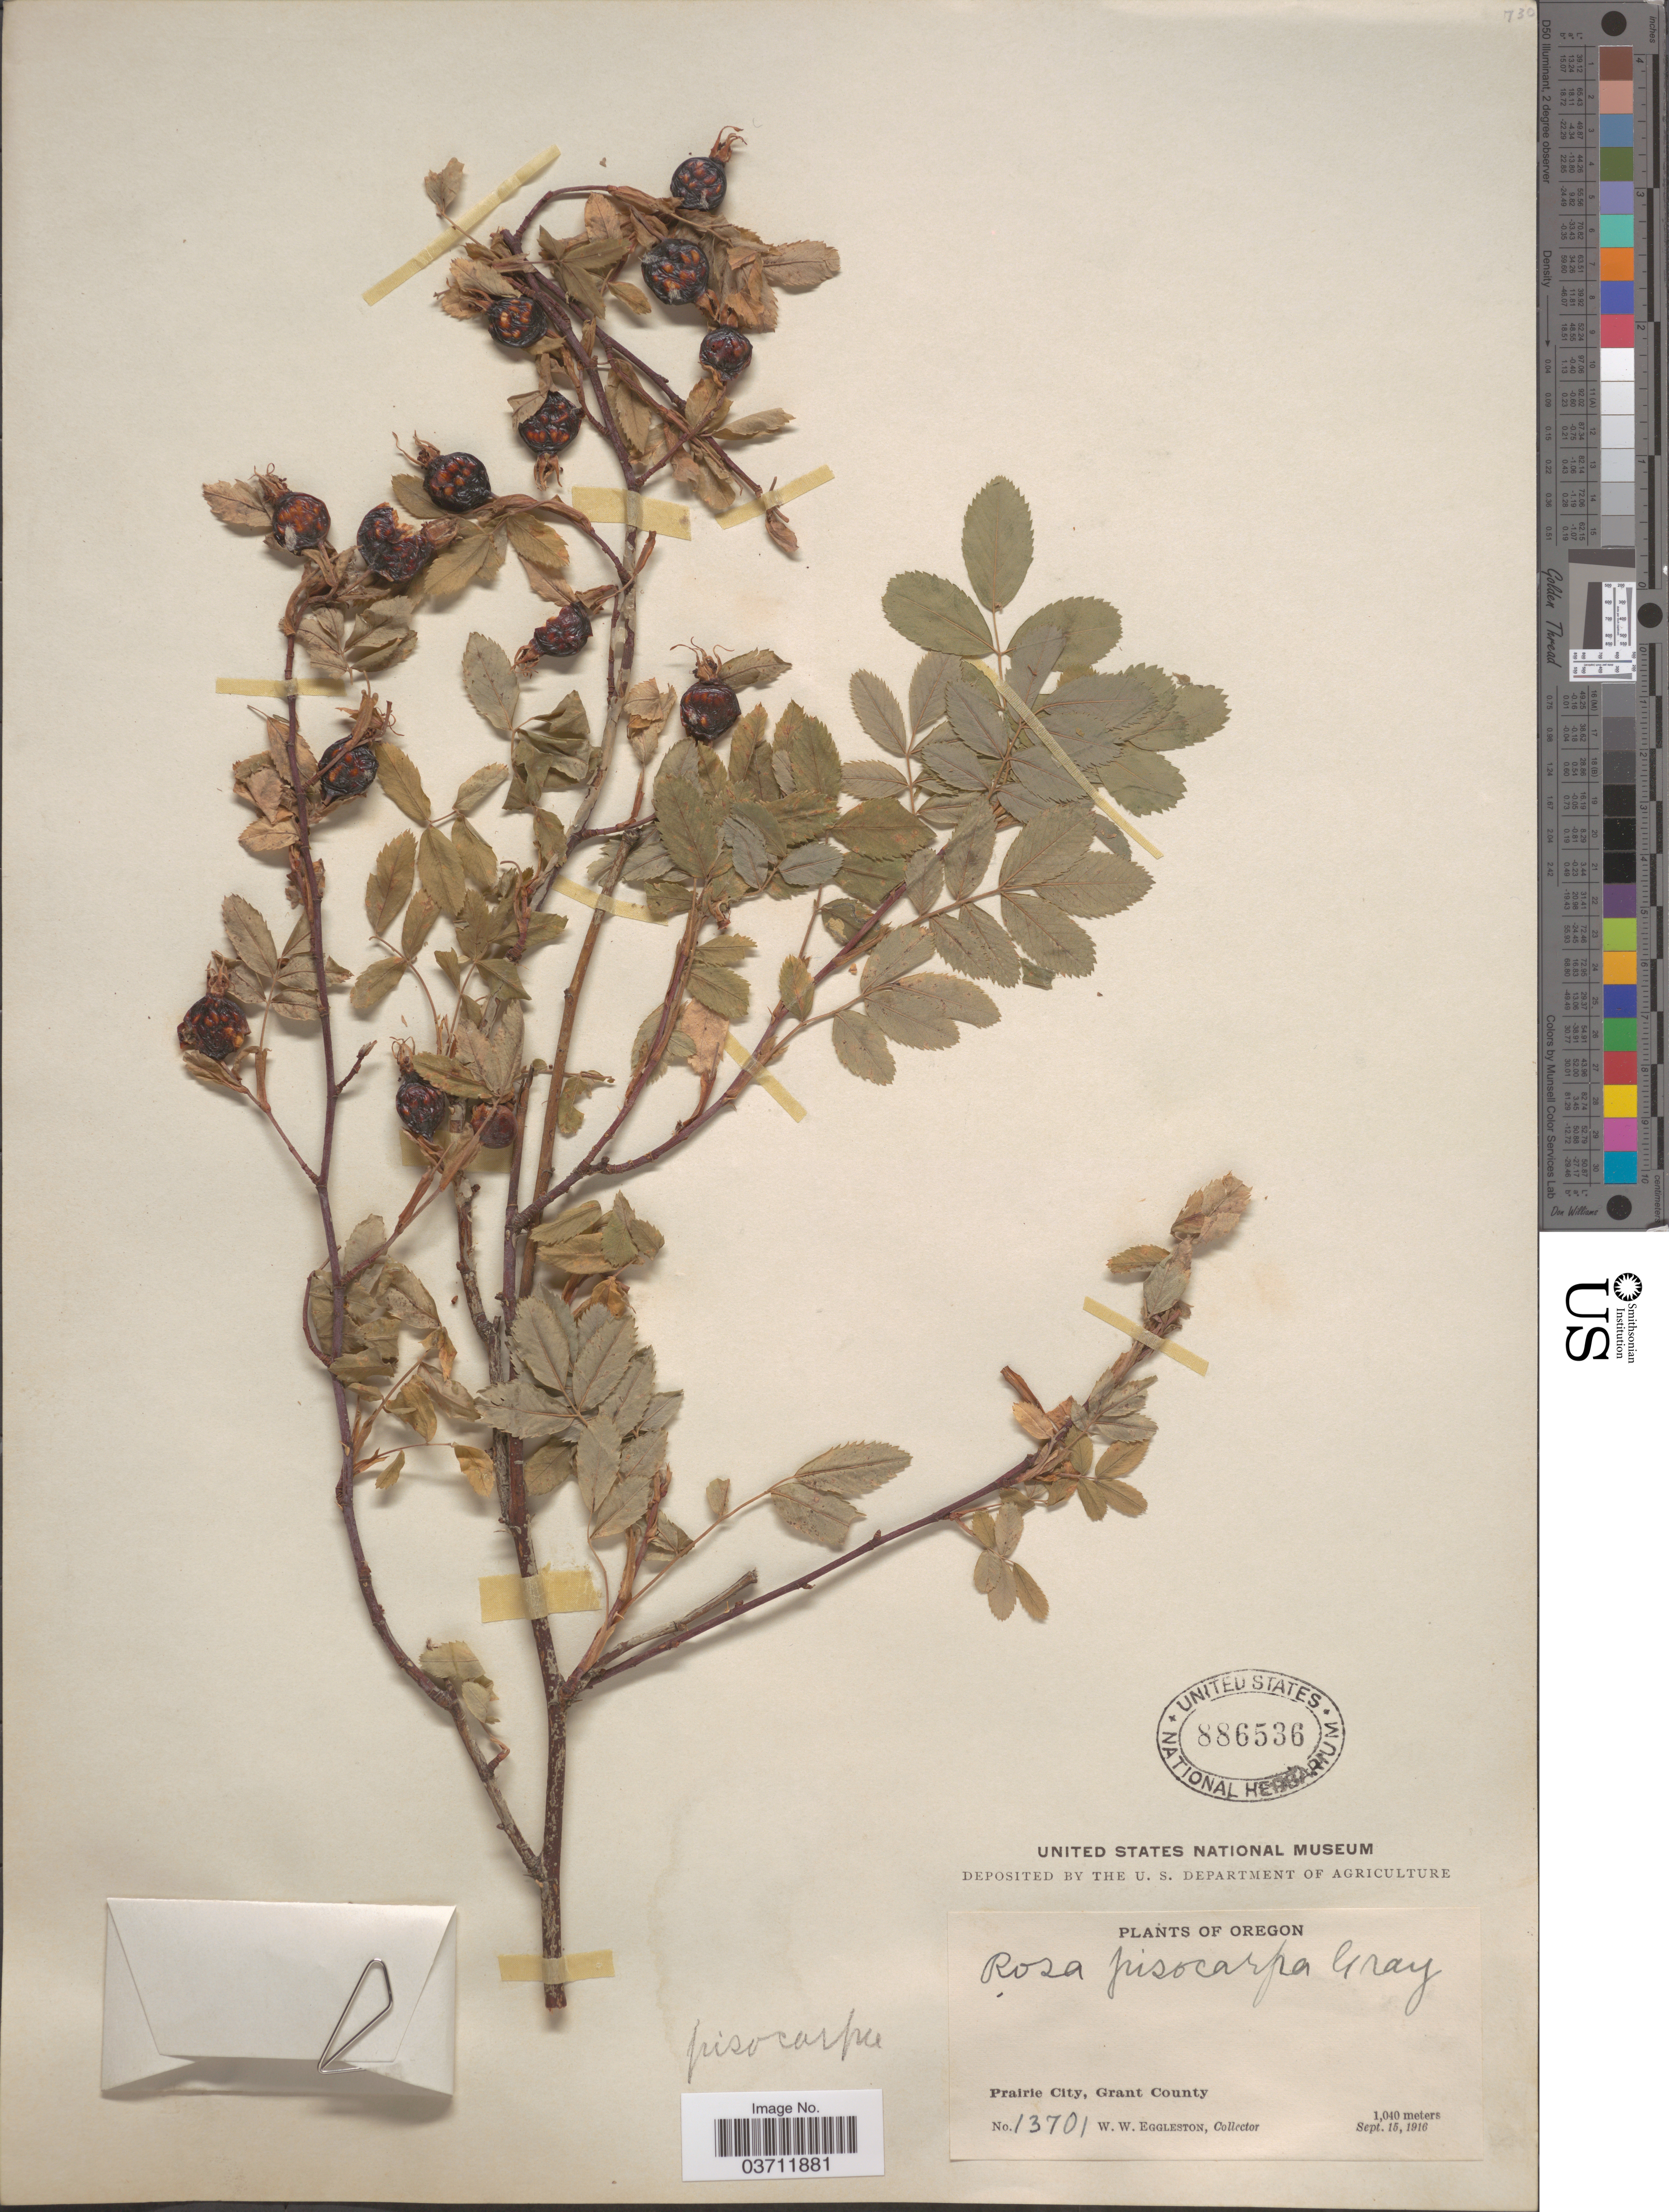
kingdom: Plantae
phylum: Tracheophyta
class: Magnoliopsida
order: Rosales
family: Rosaceae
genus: Rosa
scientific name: Rosa pisocarpa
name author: A. Gray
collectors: W. W. Eggleston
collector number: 13701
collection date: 1916-09-15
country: United States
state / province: Oregon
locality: Prairie City, Grant County.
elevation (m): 1040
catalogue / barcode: US 886536